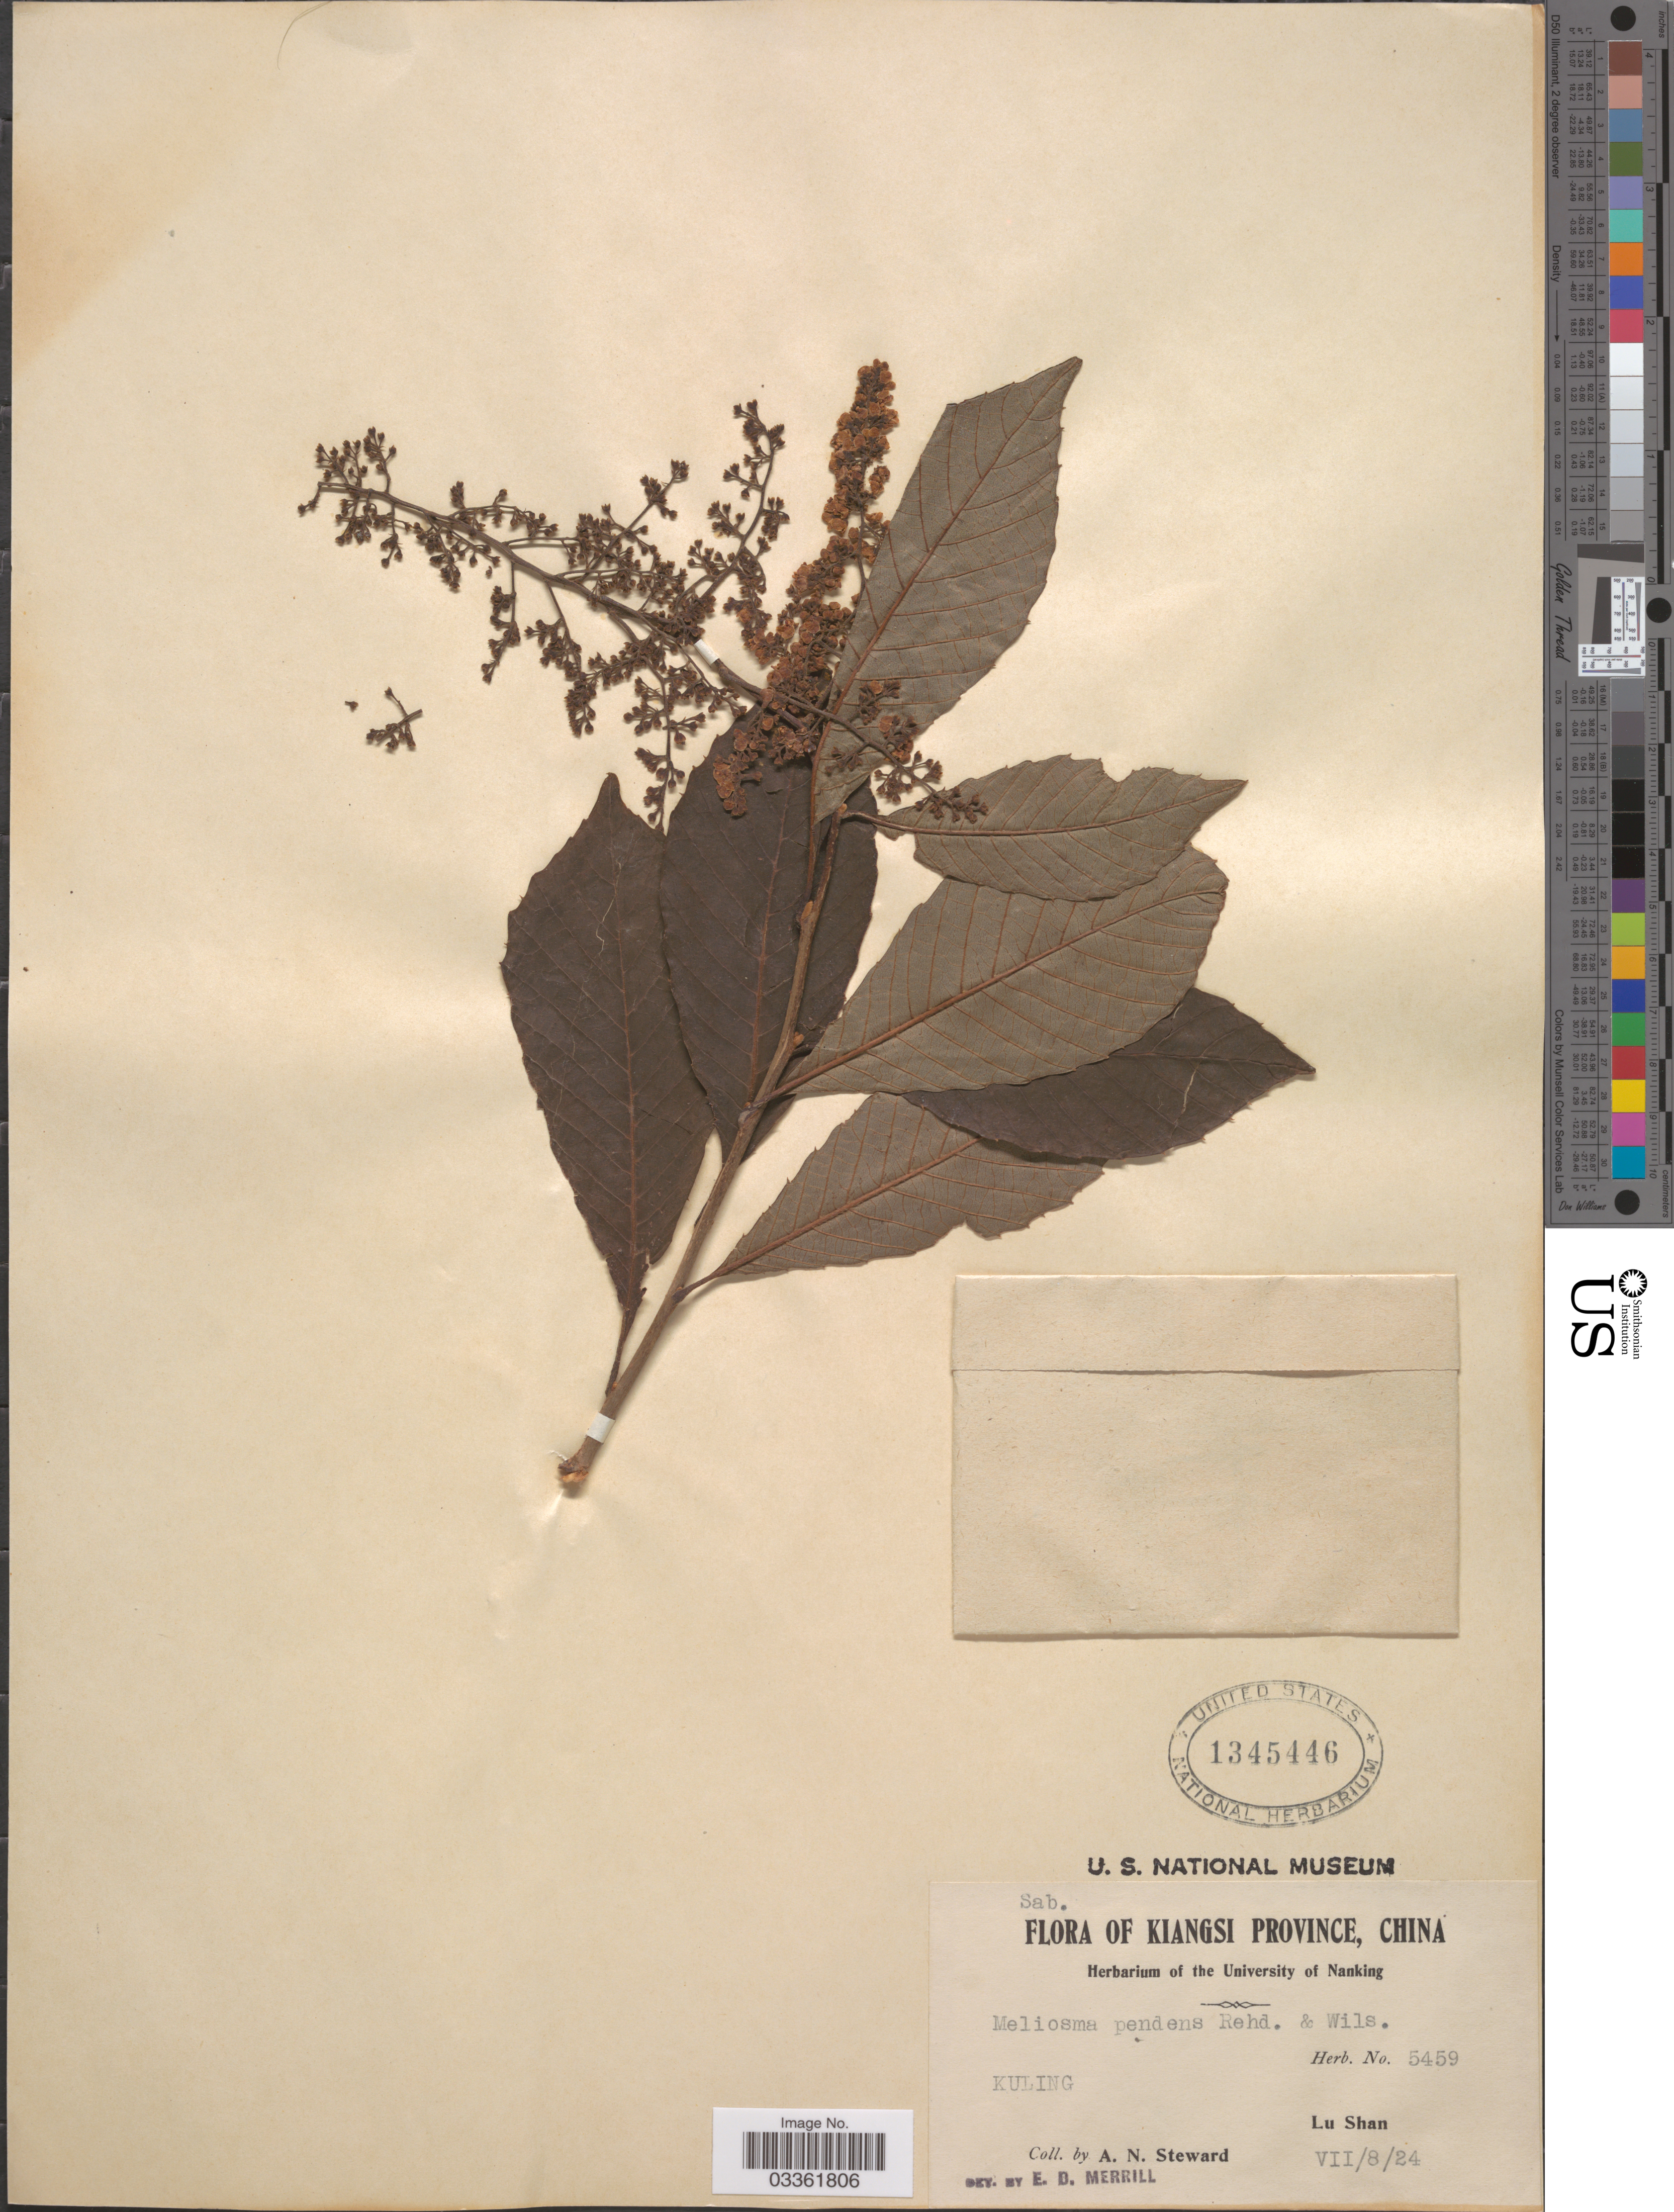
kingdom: Plantae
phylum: Tracheophyta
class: Magnoliopsida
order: Proteales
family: Sabiaceae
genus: Meliosma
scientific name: Meliosma pendula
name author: Merr.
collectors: A. N. Steward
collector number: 5459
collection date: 1924-07-08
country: China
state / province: Jiangxi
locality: Kiangsi Province, Kuling, Lu Shan.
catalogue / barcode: US 1345446